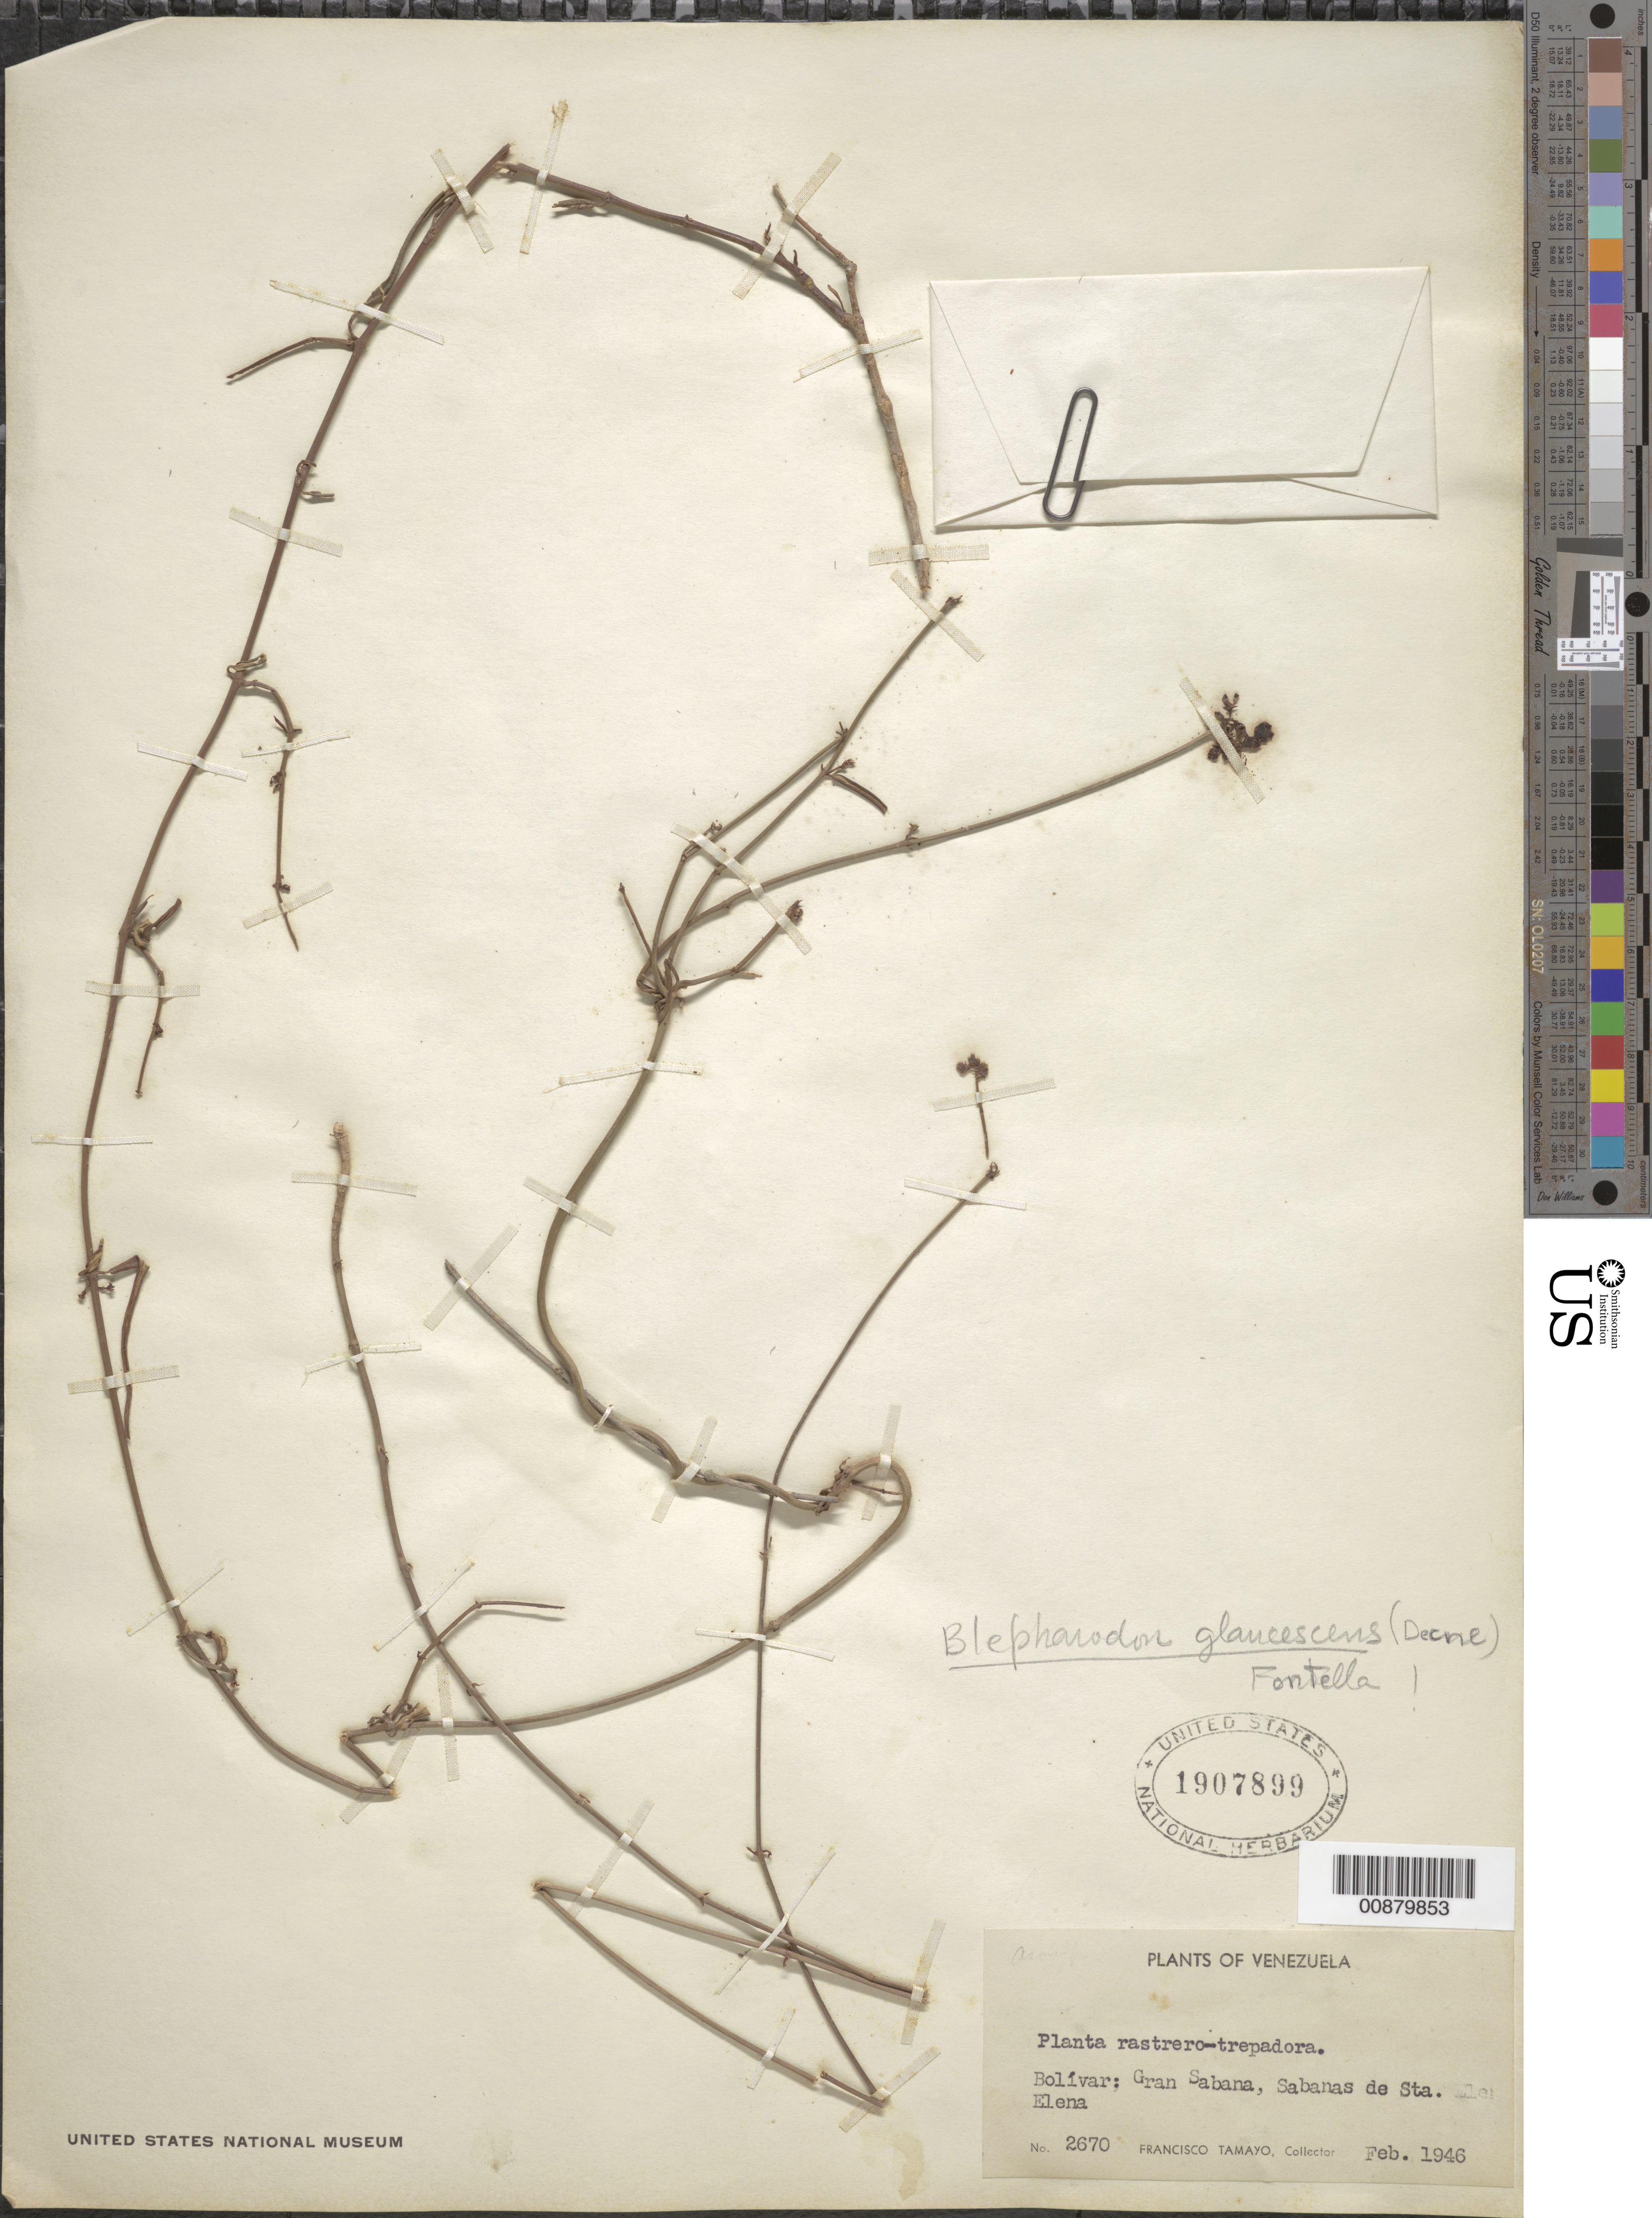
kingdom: Plantae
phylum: Tracheophyta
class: Magnoliopsida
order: Gentianales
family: Apocynaceae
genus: Blepharodon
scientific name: Blepharodon glaucescens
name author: (Decne.) Fontella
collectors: F. Tamayo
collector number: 2670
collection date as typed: Feb-46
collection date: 1946-02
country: Venezuela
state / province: Bolívar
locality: Gran Sabana, Sta. Elena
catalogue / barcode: US 1907899